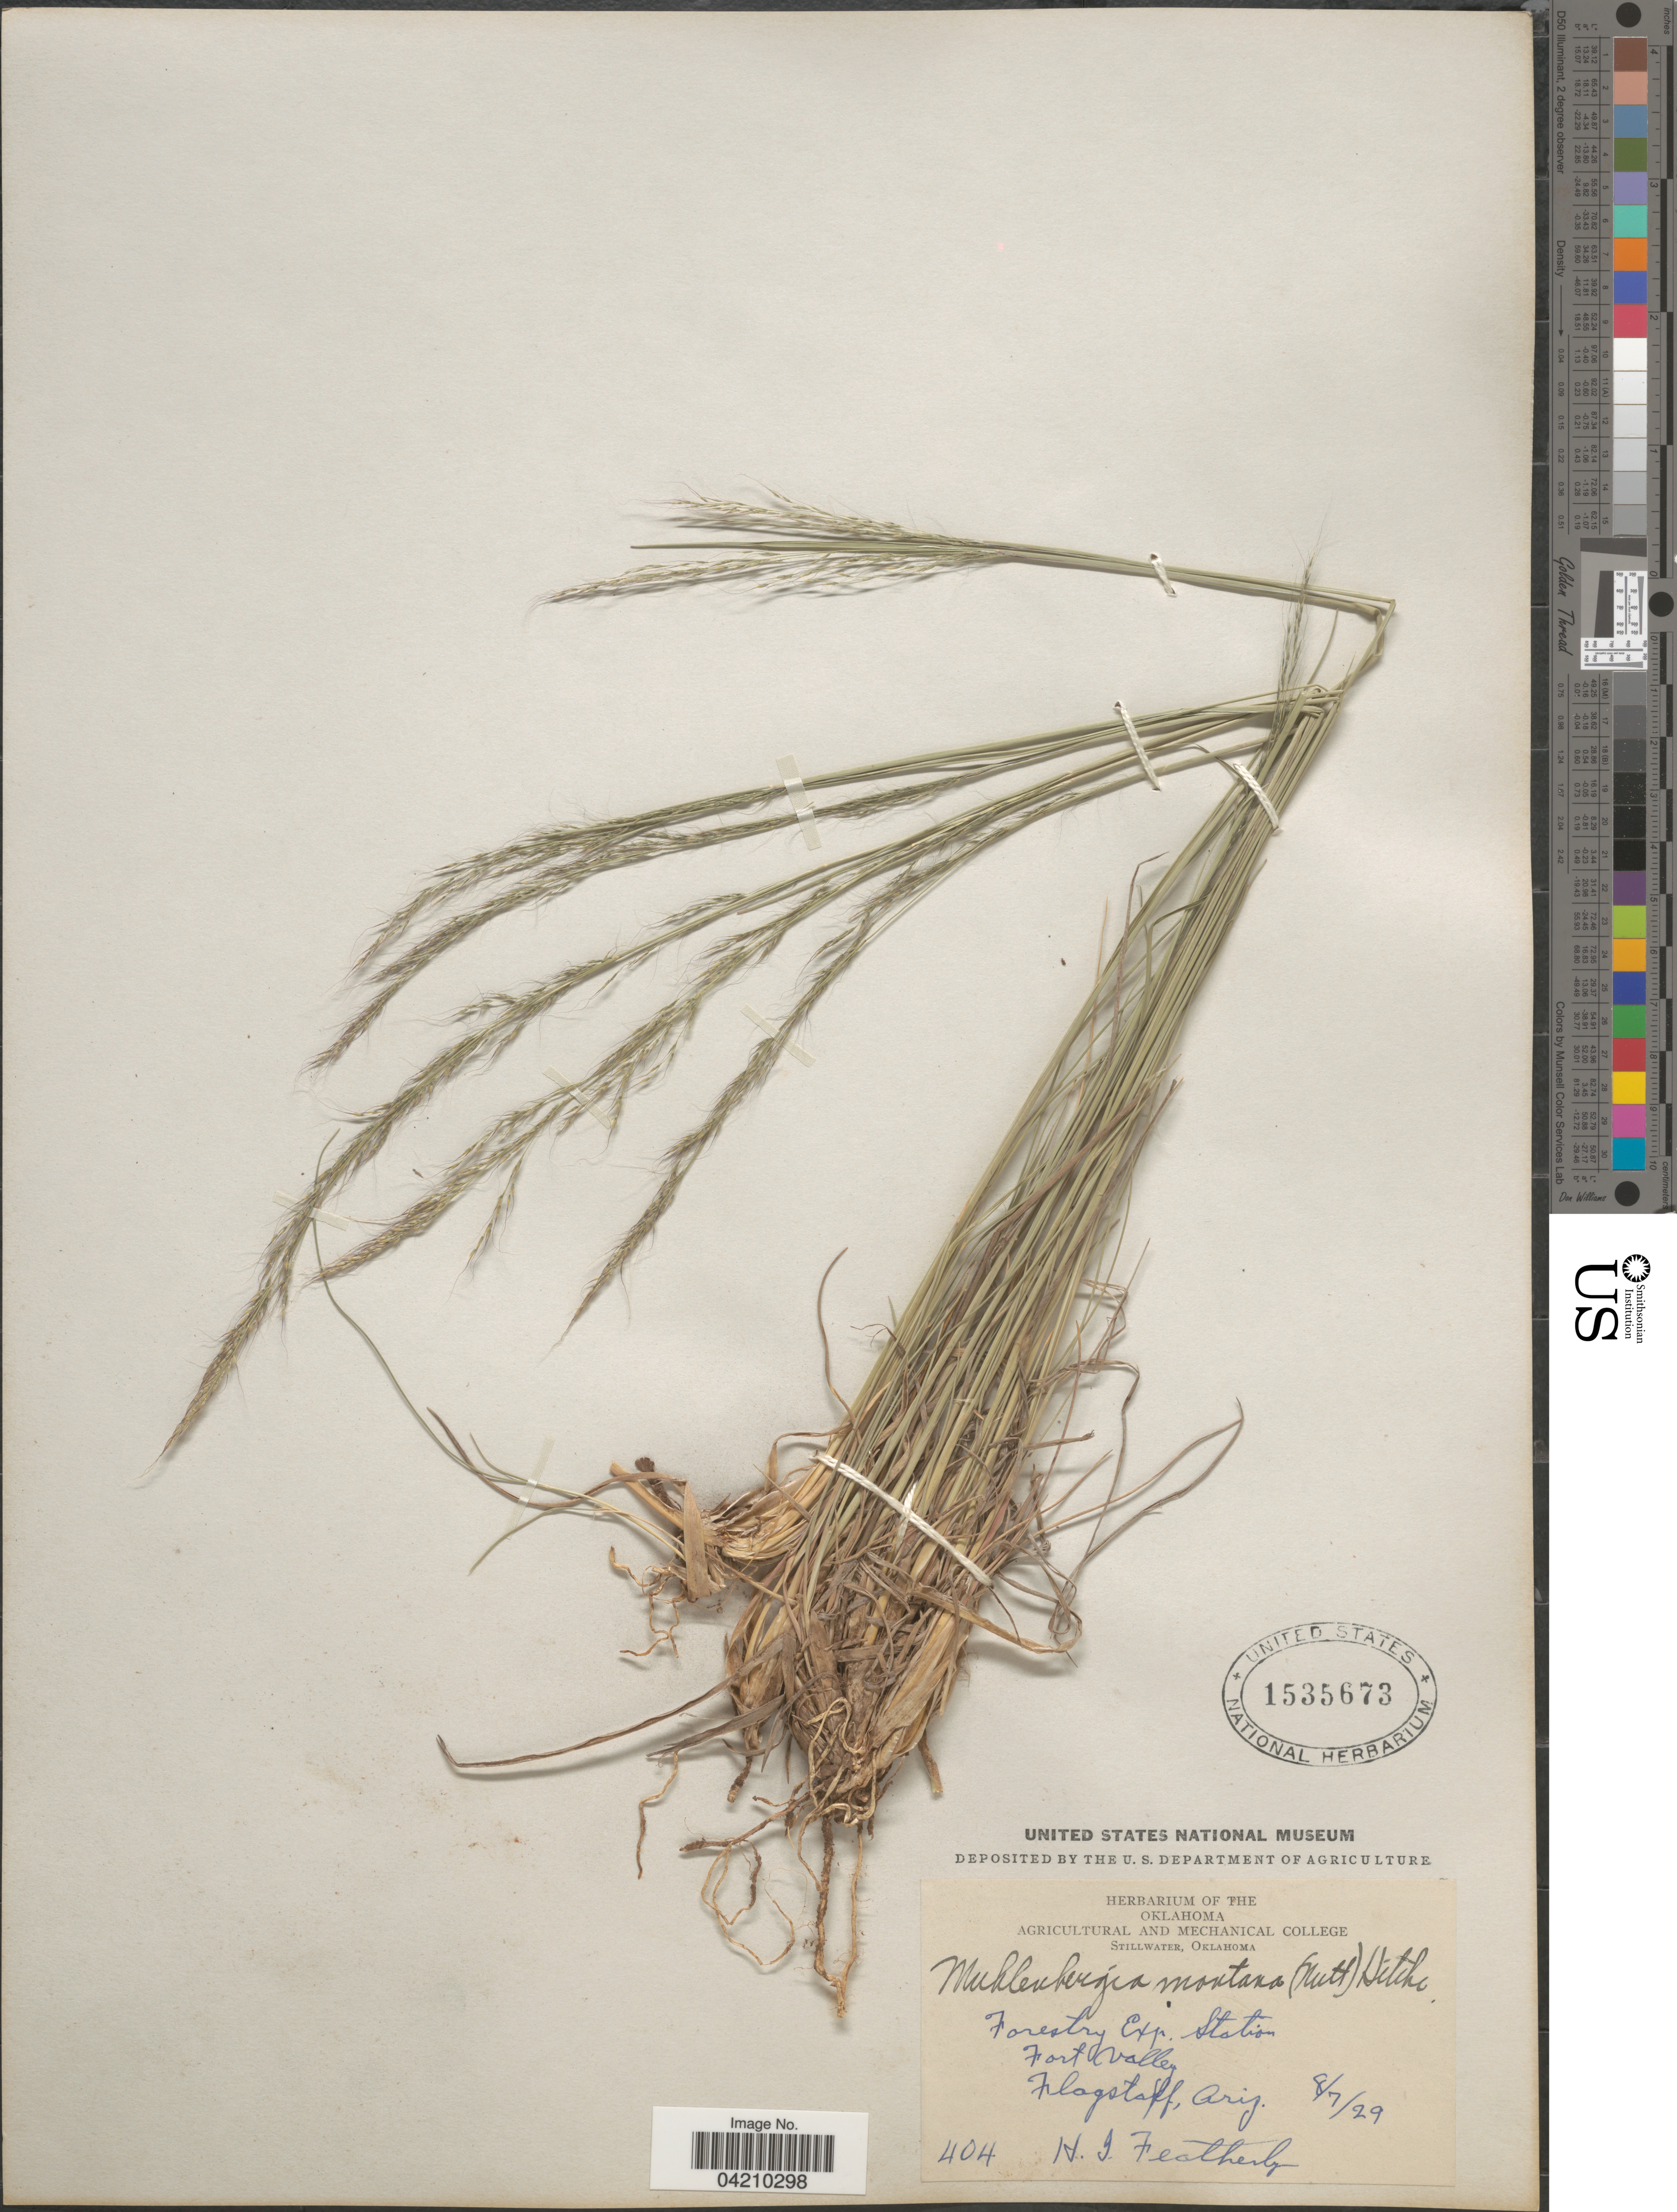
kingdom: Plantae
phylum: Tracheophyta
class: Liliopsida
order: Poales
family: Poaceae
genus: Muhlenbergia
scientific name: Muhlenbergia montana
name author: (Nutt.) Hitchc.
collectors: H. Featherly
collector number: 404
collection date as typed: Transcribed d/m/y: 7/8/29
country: United States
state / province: Arizona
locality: Forestry Exp. Station. Fort Valley. Flagstaff.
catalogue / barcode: US 1535673